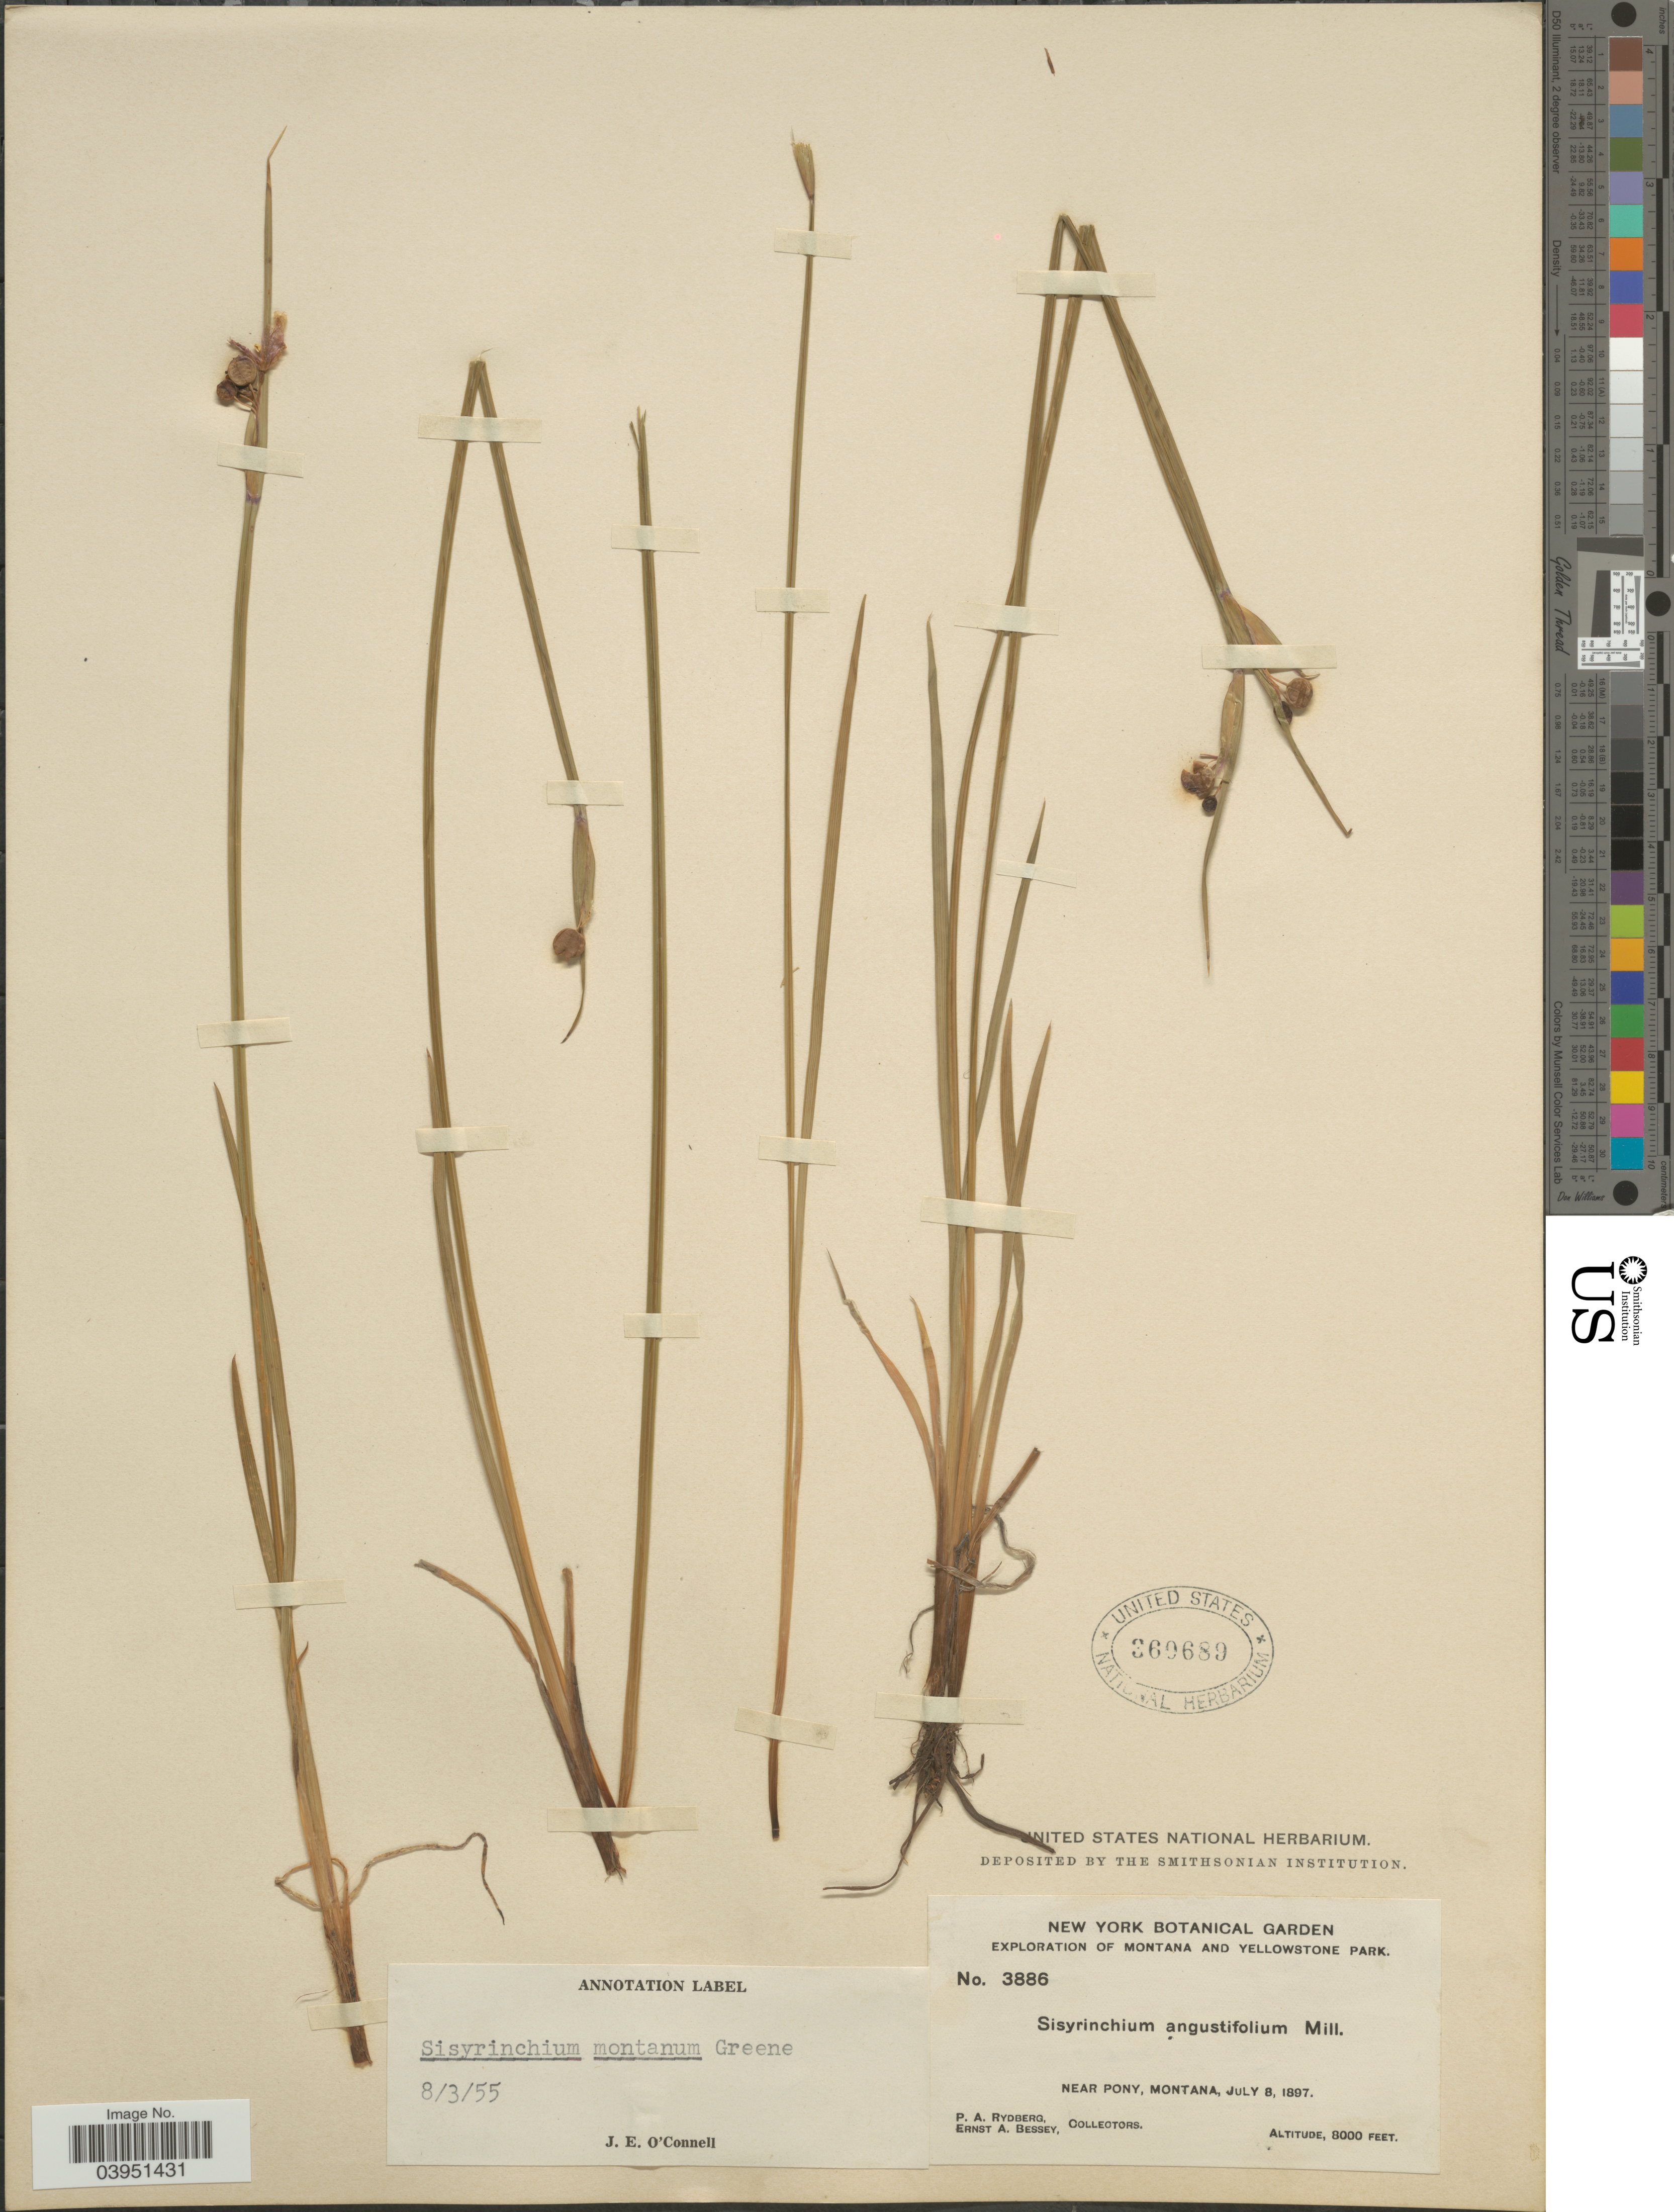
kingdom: Plantae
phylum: Tracheophyta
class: Liliopsida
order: Asparagales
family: Iridaceae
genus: Sisyrinchium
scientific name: Sisyrinchium montanum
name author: Greene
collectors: P. A. Rydberg & E. A. Bessey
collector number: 3886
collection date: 1897-07-08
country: United States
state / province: Montana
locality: Yellowstone Park. Near Pony.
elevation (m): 2438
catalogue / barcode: US 360689